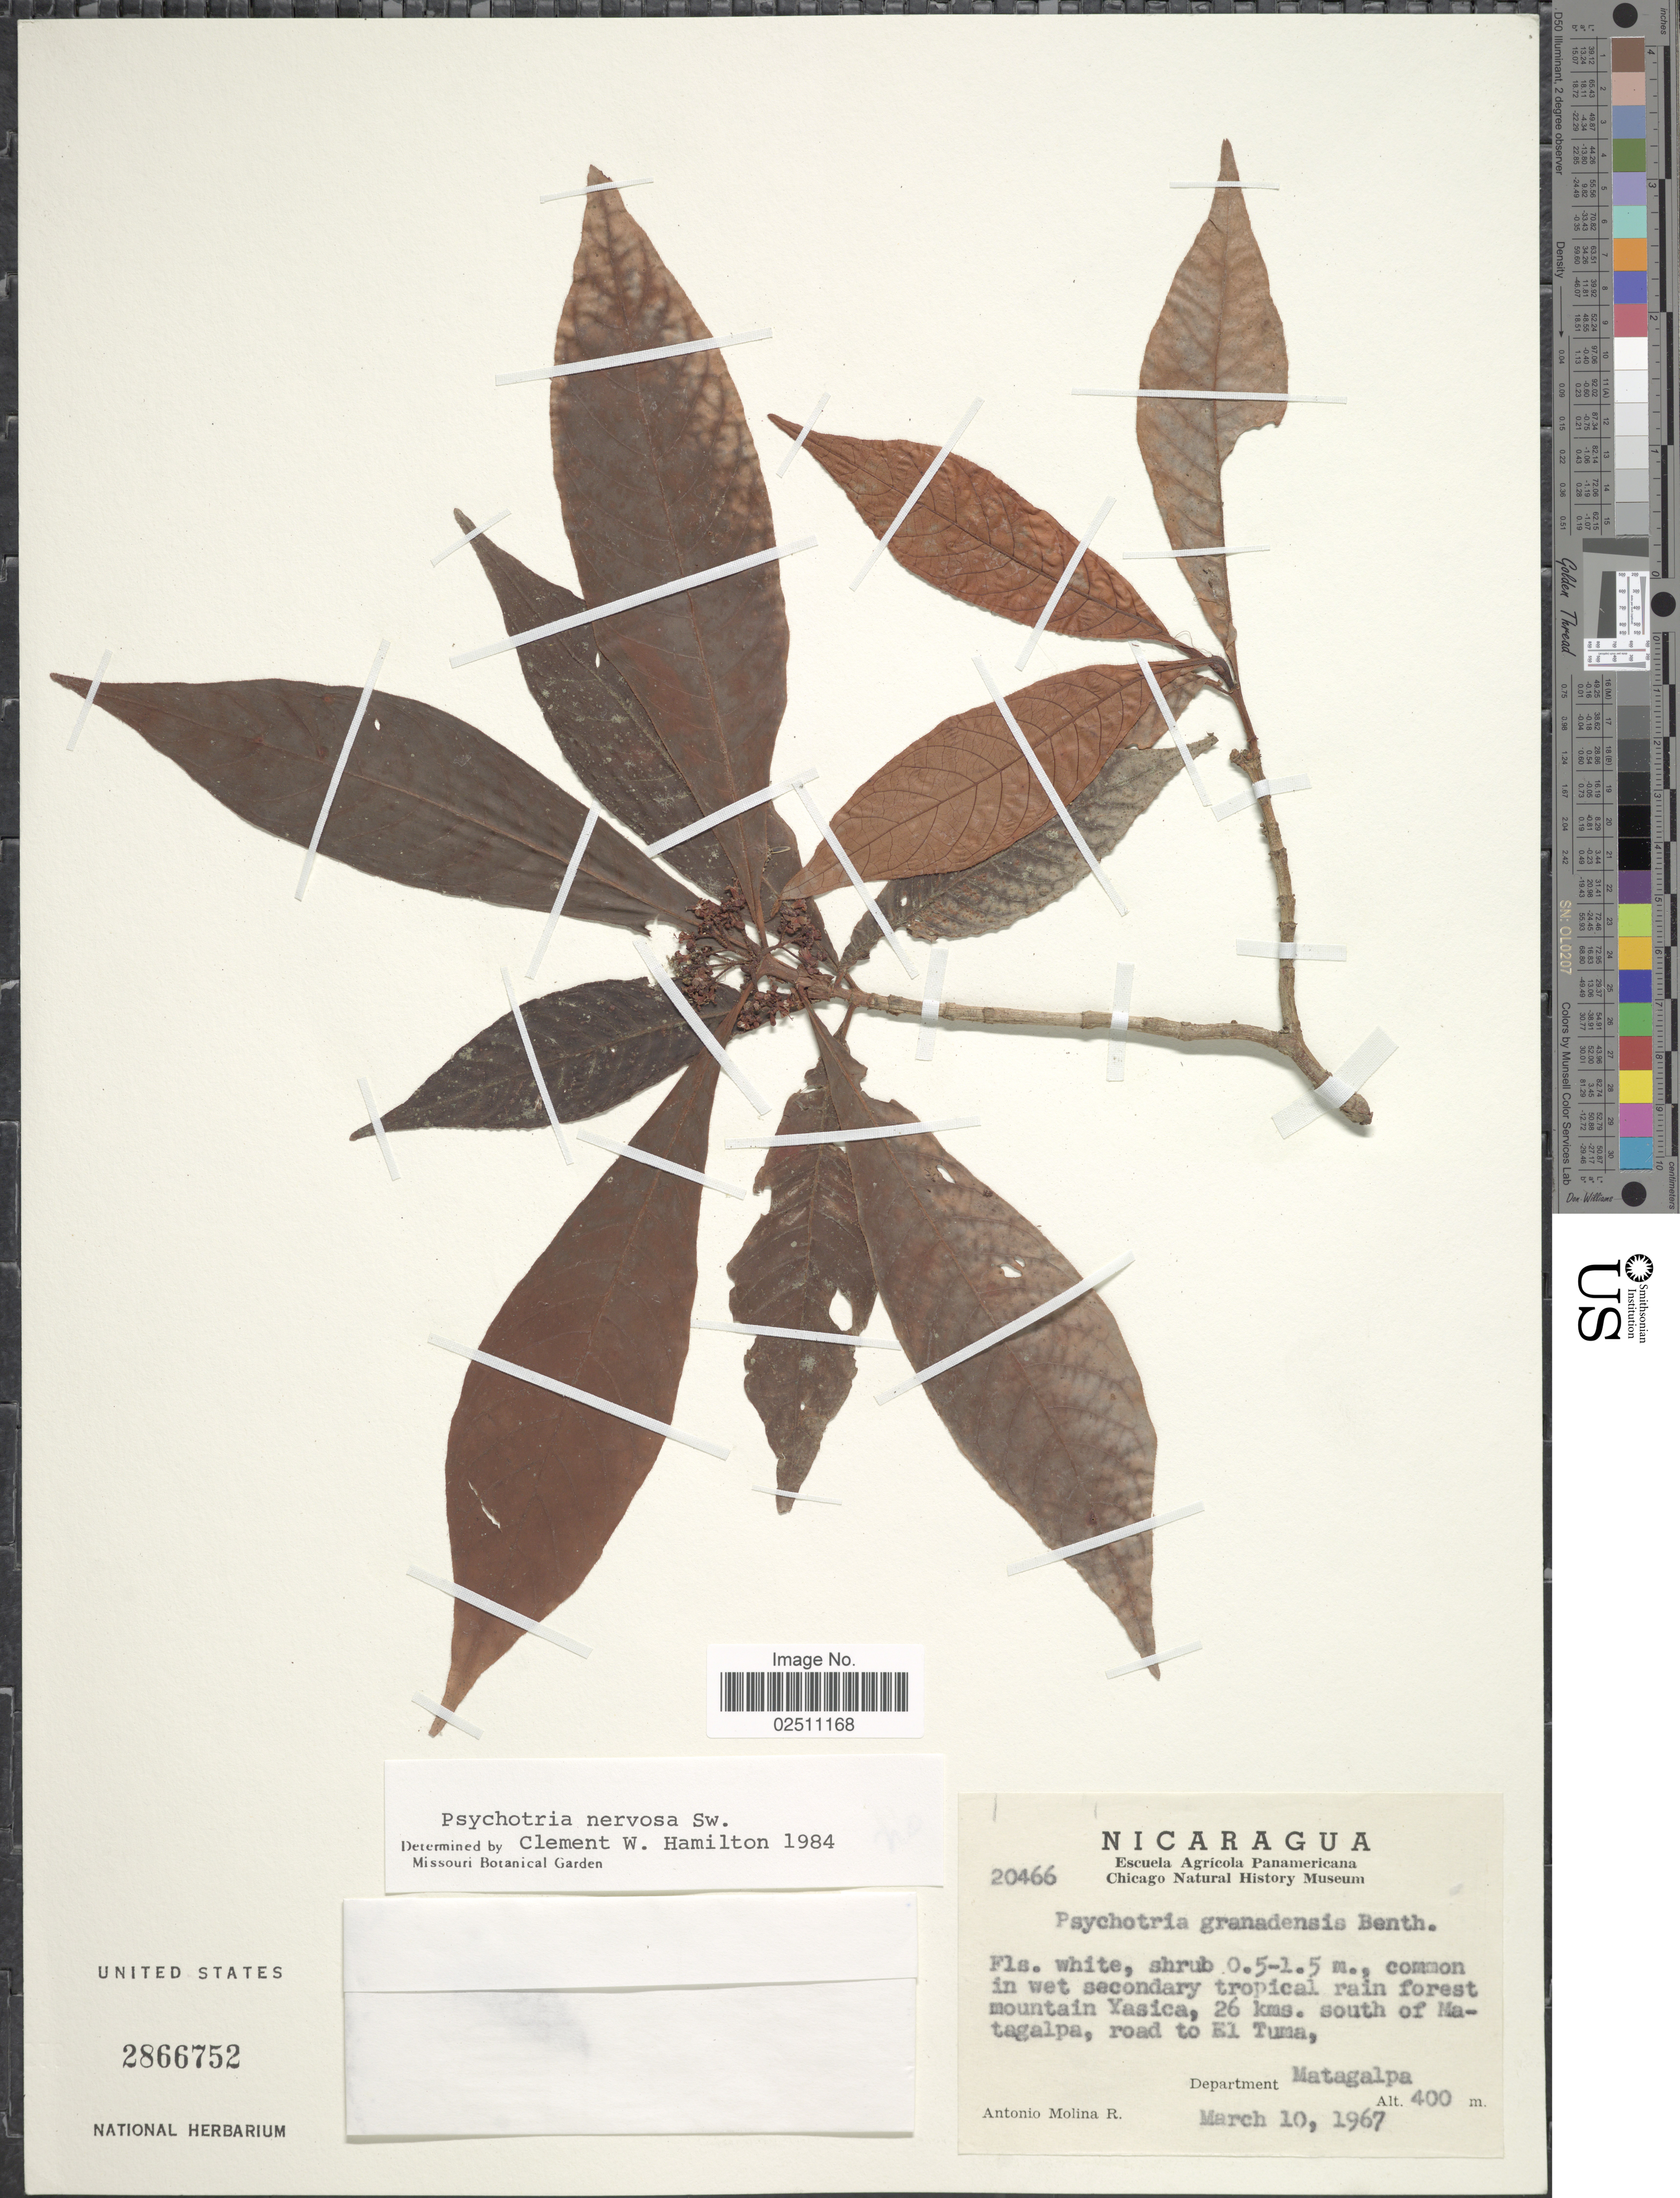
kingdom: Plantae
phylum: Tracheophyta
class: Magnoliopsida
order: Gentianales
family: Rubiaceae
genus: Psychotria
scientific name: Psychotria nervosa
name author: Sw.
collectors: A. Molina R.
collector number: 20466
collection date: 1967-03-10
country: Nicaragua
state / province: Matagalpa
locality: In wet secondary tropical rain forest mountain Yasica, 26 kms. south of Matagalpa, road to El Tuma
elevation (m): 400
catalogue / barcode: US 2866752